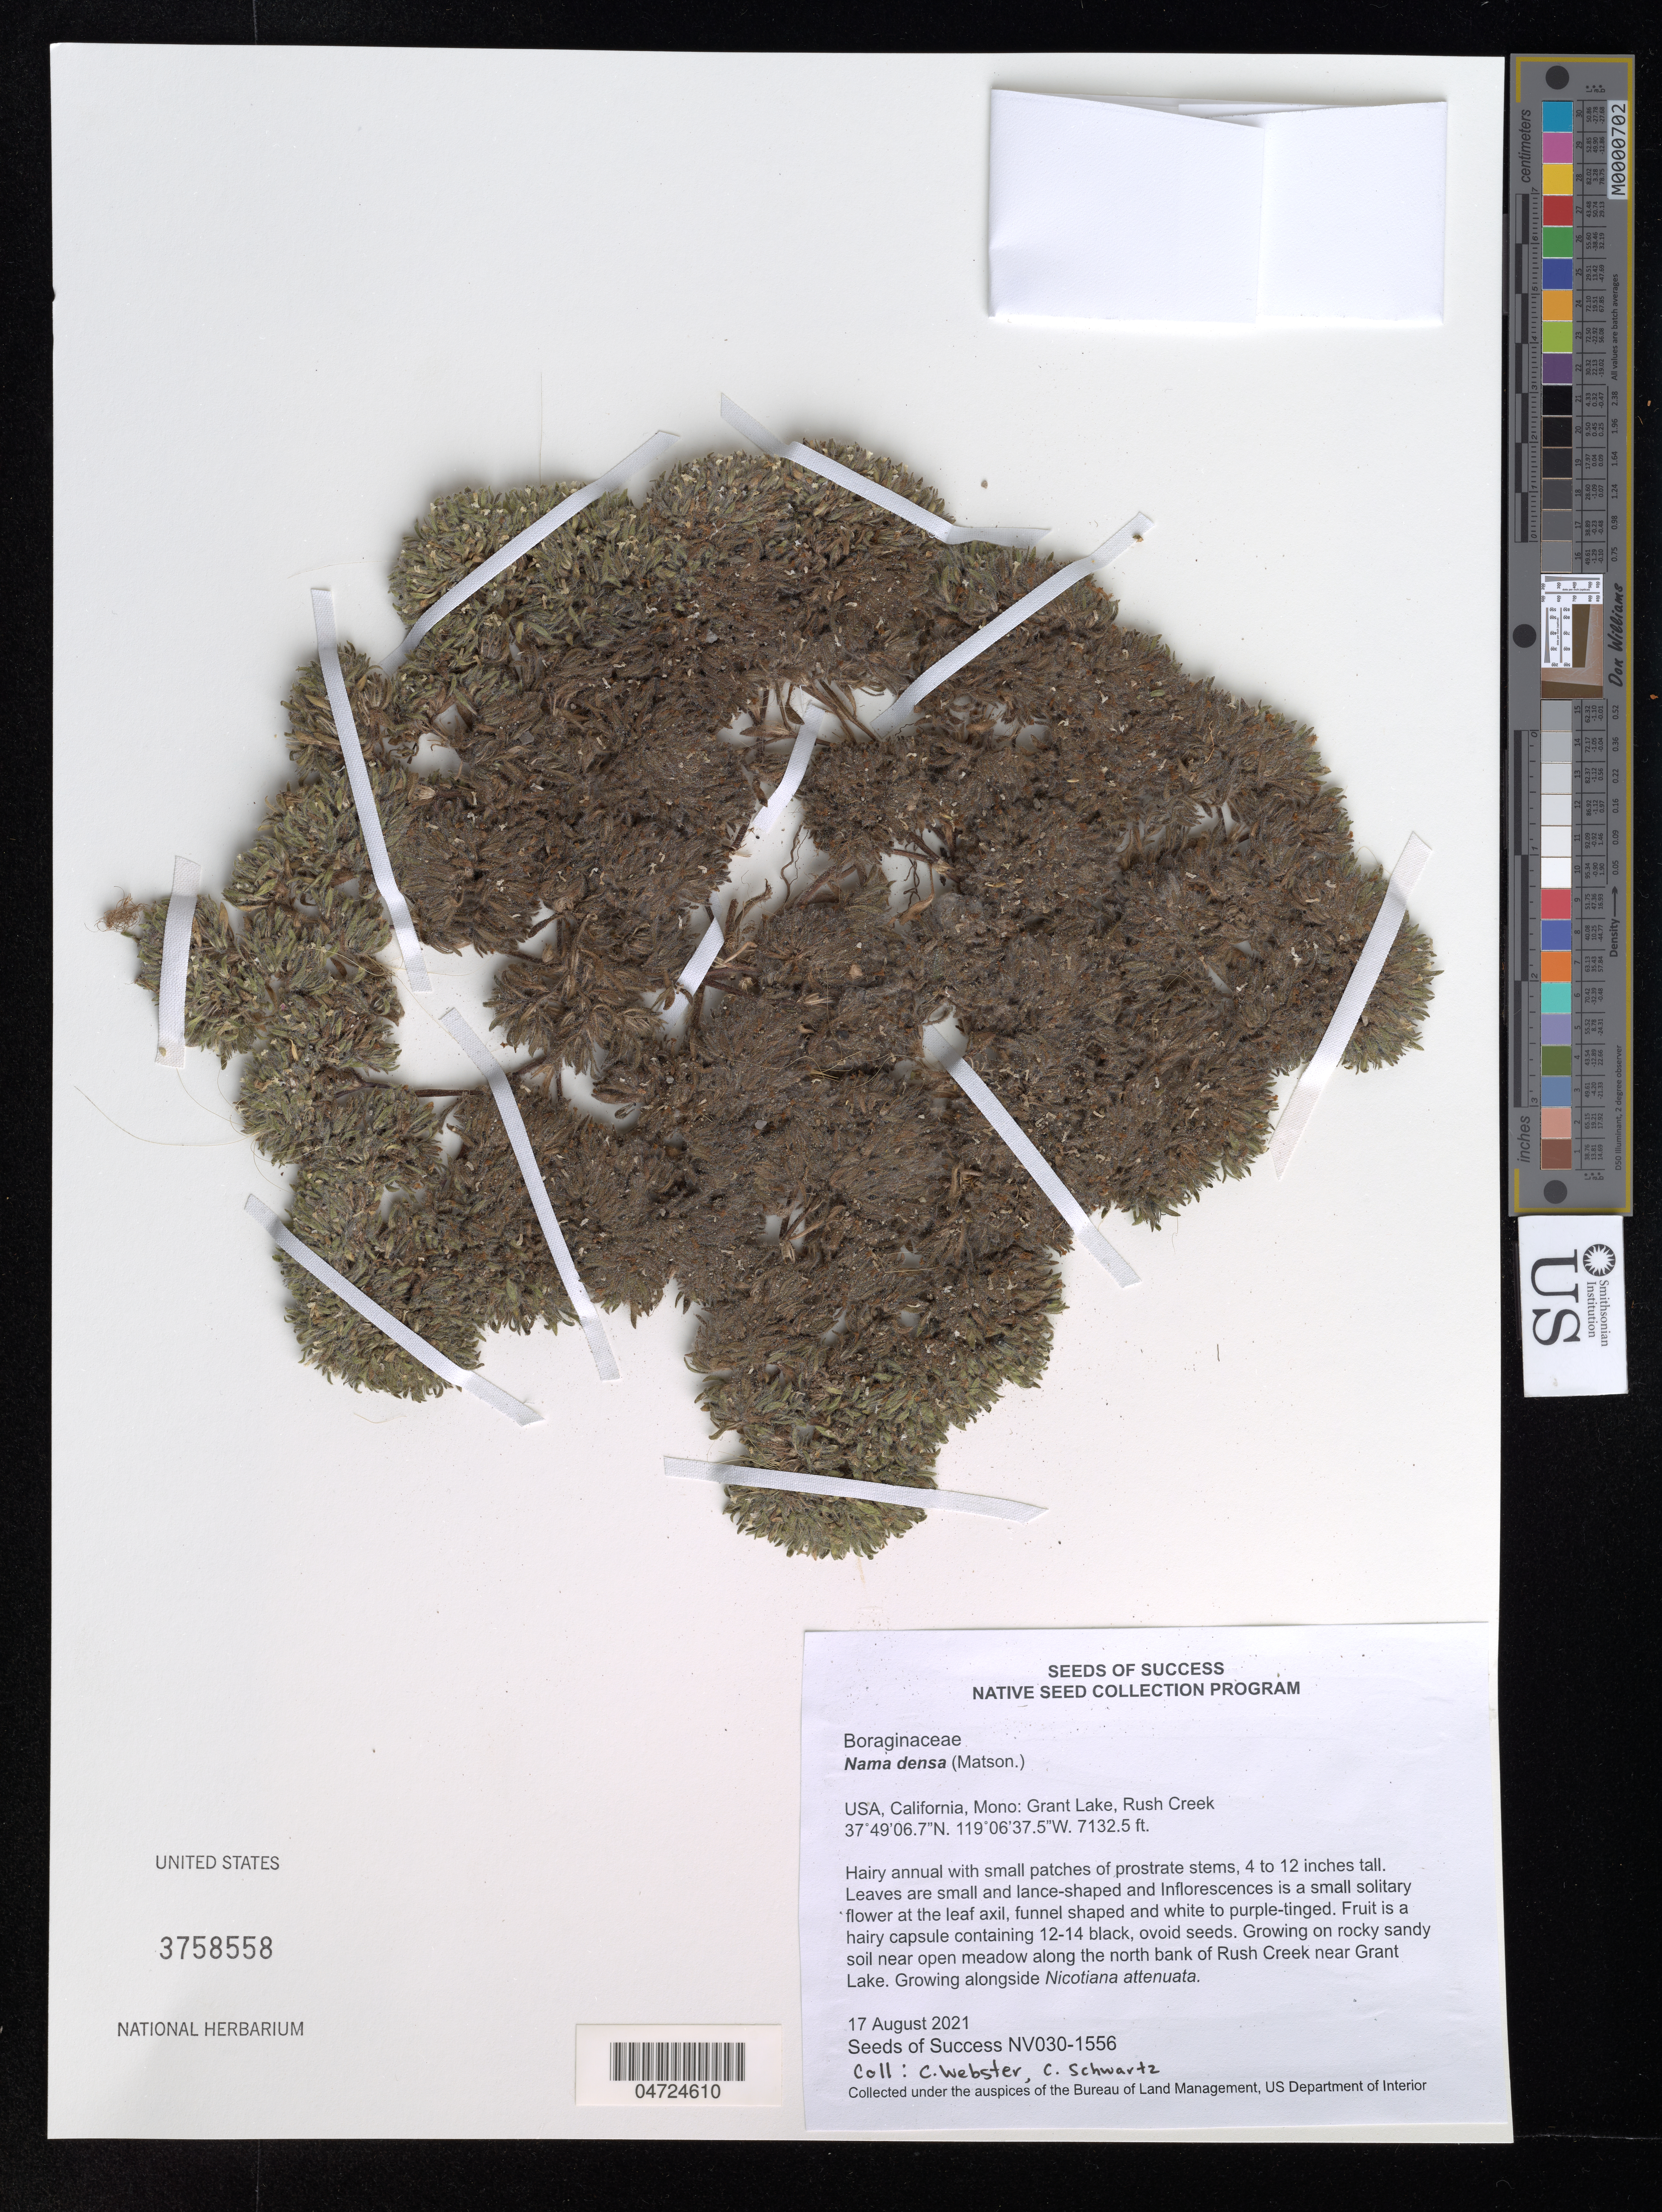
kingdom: Plantae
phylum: Tracheophyta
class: Magnoliopsida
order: Boraginales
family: Namaceae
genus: Nama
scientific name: Nama densa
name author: Lemmon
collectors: C. Webster & C. Schwartz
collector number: NV030-1556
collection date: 2021-08-17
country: United States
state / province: California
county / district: Mono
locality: Mono: Grant Lake, Rush Creek.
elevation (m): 2174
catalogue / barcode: US 3758558